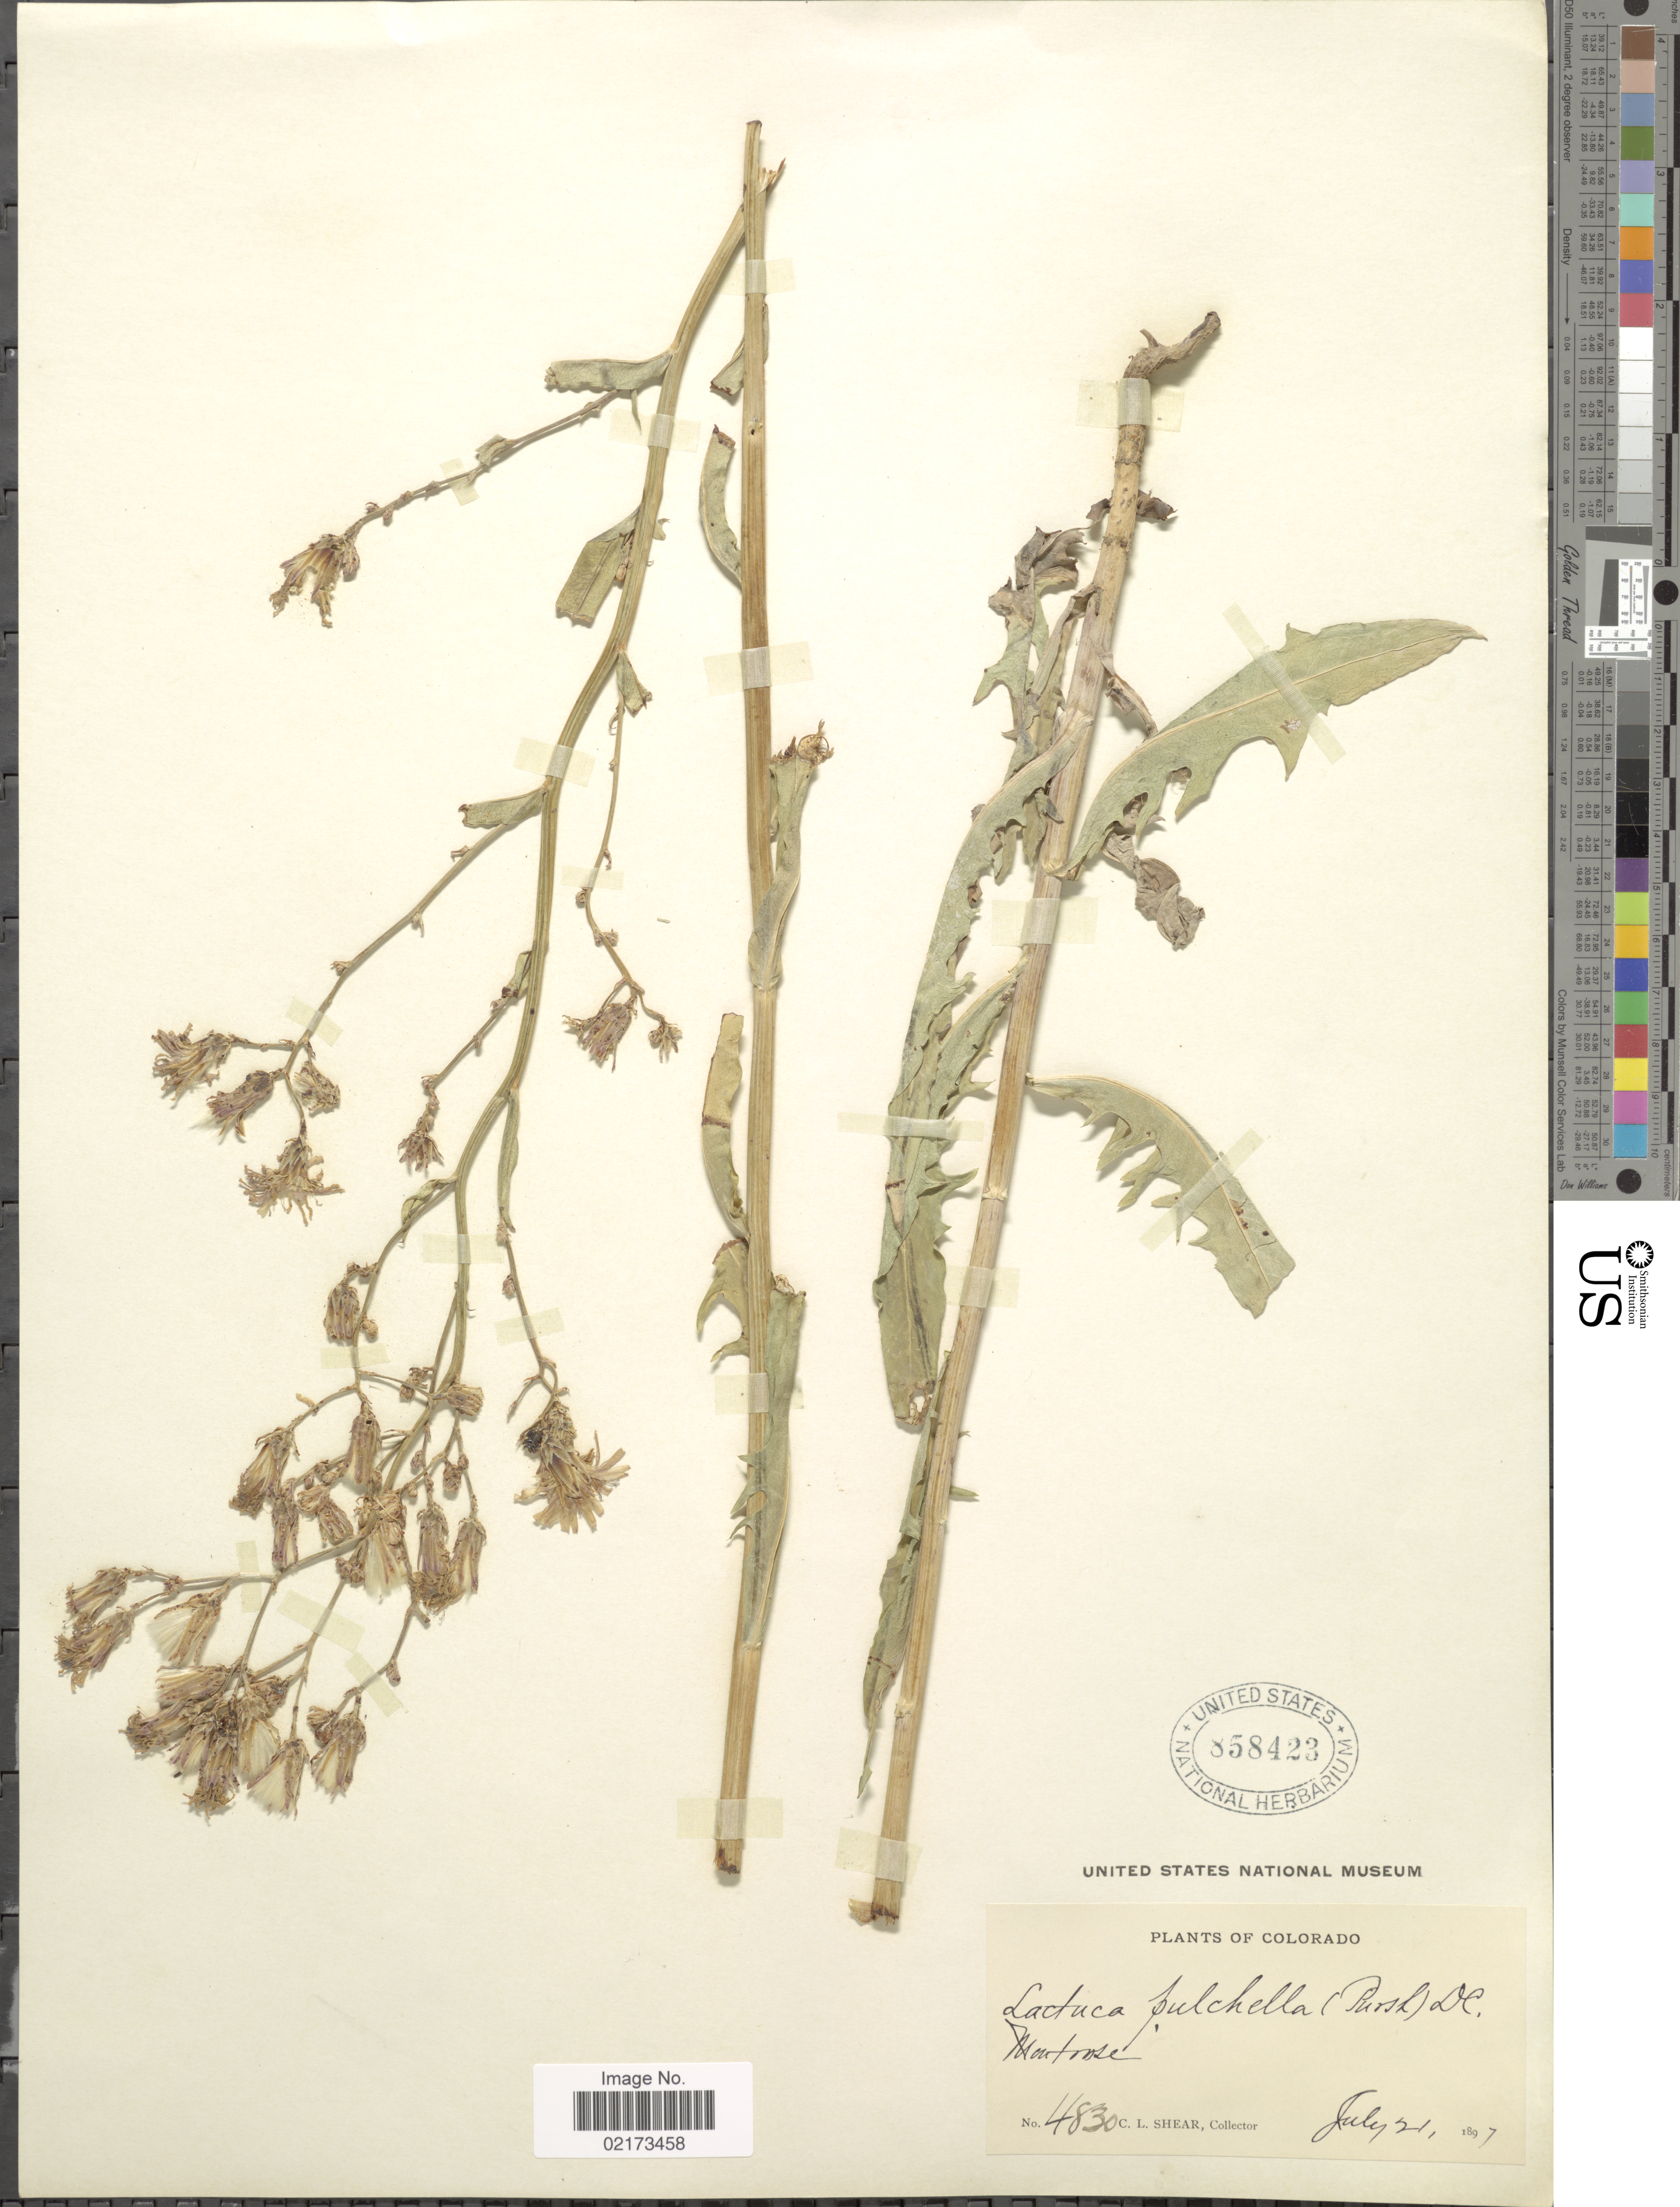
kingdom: Plantae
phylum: Tracheophyta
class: Magnoliopsida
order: Asterales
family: Asteraceae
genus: Lactuca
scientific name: Lactuca tatarica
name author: (L.) C.A. Mey.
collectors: C. L. Shear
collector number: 4830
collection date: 1897-07-21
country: United States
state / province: Colorado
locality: Montrose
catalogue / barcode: US 858423